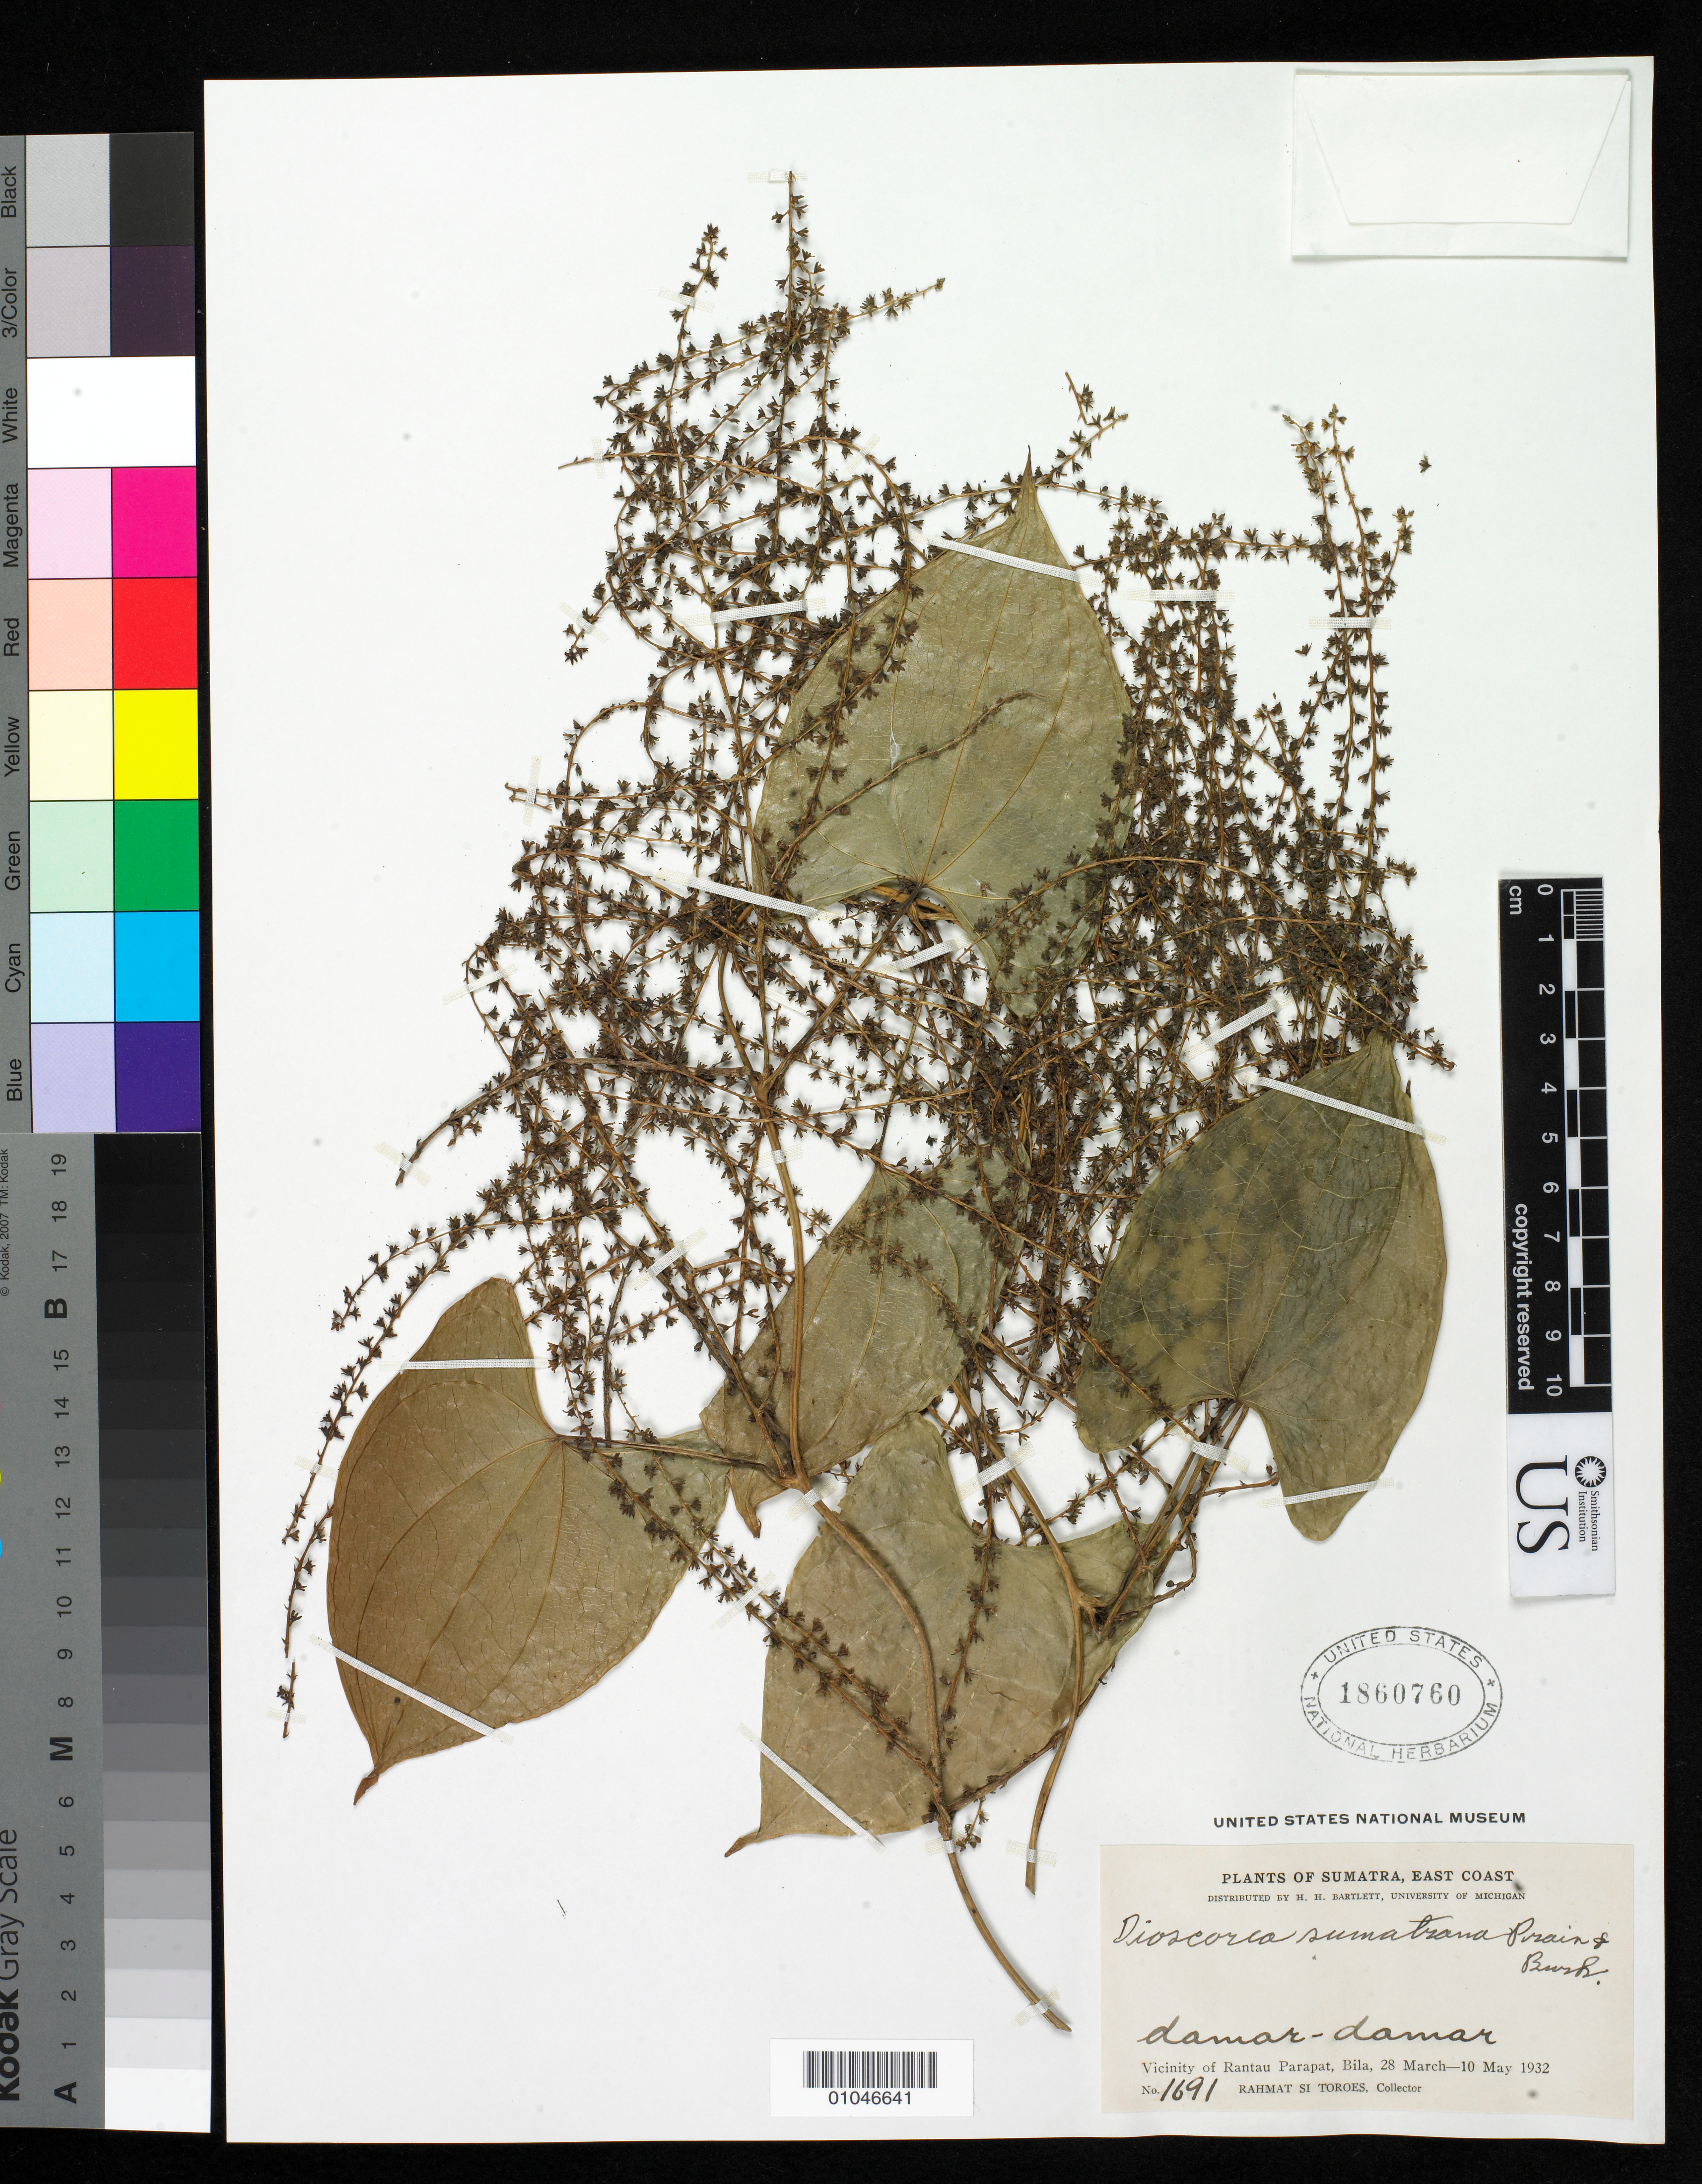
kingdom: Plantae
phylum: Tracheophyta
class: Liliopsida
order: Dioscoreales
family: Dioscoreaceae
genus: Dioscorea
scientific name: Dioscorea sumatrana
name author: Prain & Burkill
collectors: Rahmat Si Boeea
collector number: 1691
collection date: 1932-03-28/1932-05-10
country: Indonesia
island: Sumatra I.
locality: (East Coast) Vicinity of Rantau Parapat, Bila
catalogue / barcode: US 1860760